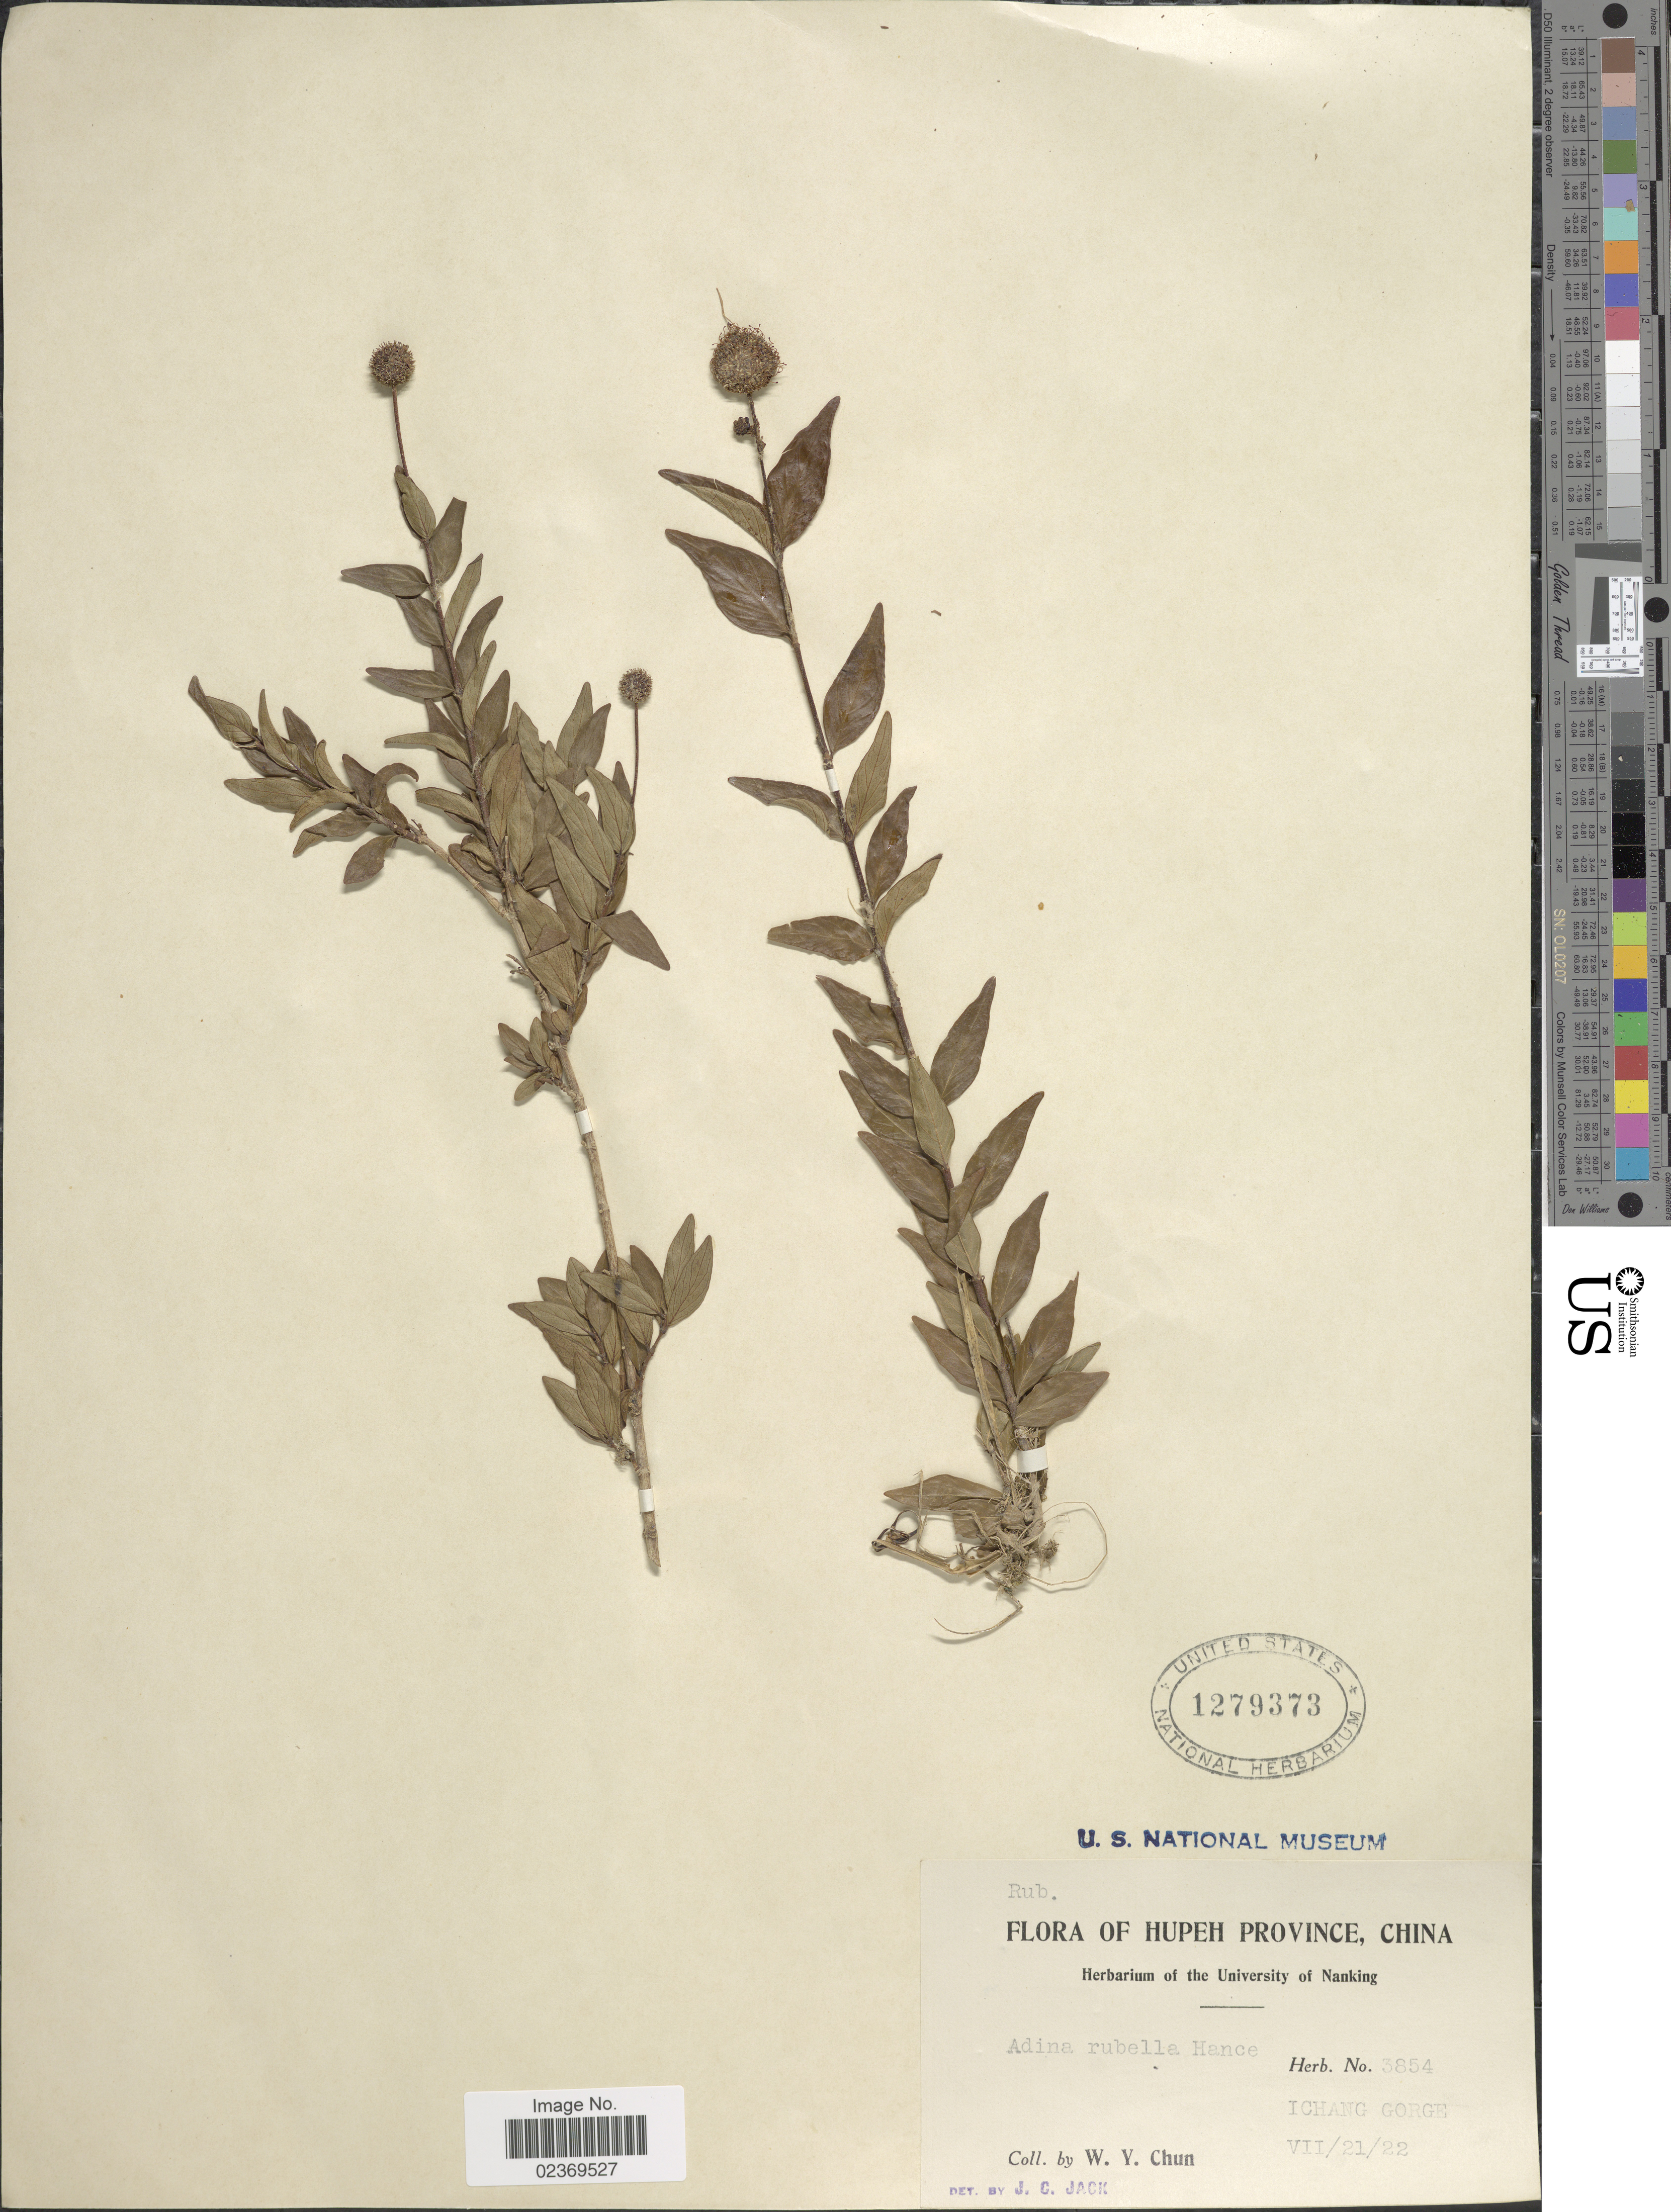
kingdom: Plantae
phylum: Tracheophyta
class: Magnoliopsida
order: Gentianales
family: Rubiaceae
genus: Adina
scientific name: Adina rubella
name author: Hance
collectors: W. Y. Chun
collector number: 3854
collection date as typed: Transcribed d/m/y: 21/7/22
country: China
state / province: Hubei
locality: Hupeh Province, Ichang Gorge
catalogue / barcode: US 1279373